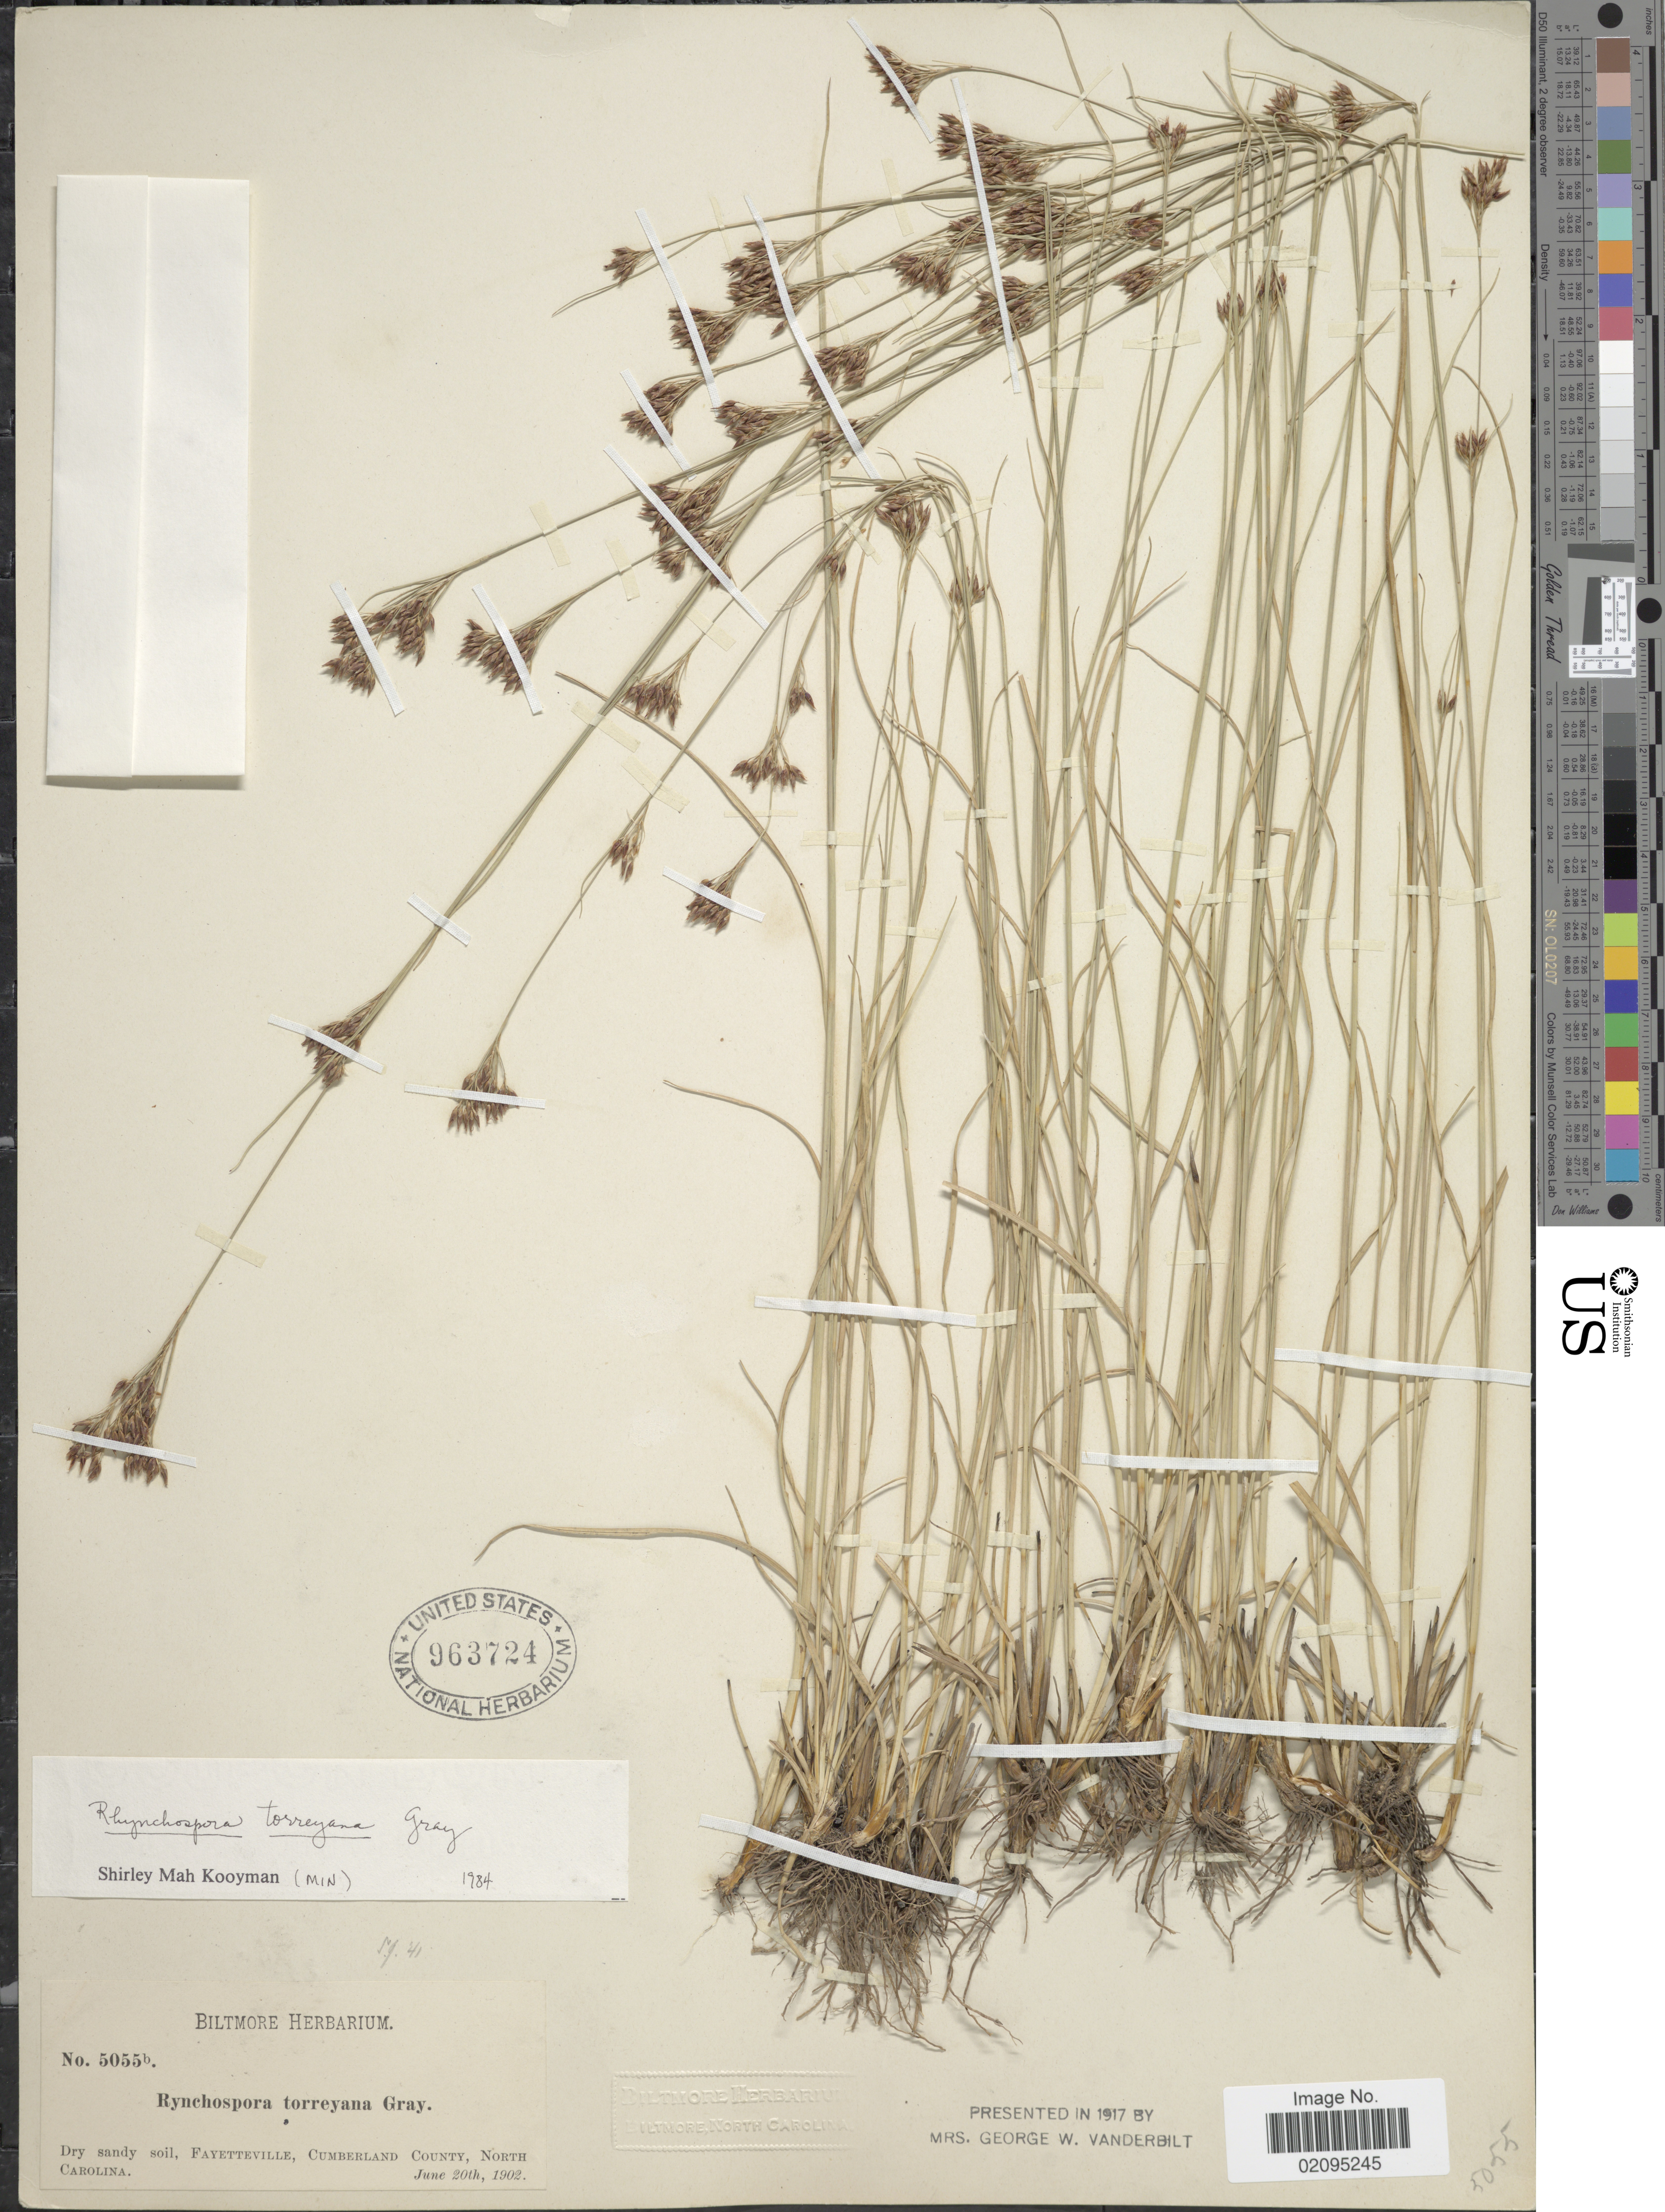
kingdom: Plantae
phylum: Tracheophyta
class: Liliopsida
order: Poales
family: Cyperaceae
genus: Rhynchospora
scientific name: Rhynchospora torreyana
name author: A. Gray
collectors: ex herb. Biltmore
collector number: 5055b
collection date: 1902-06-20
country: United States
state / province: North Carolina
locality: Dry sandy soil, Fayetteville, Cumberland County.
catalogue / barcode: US 963724